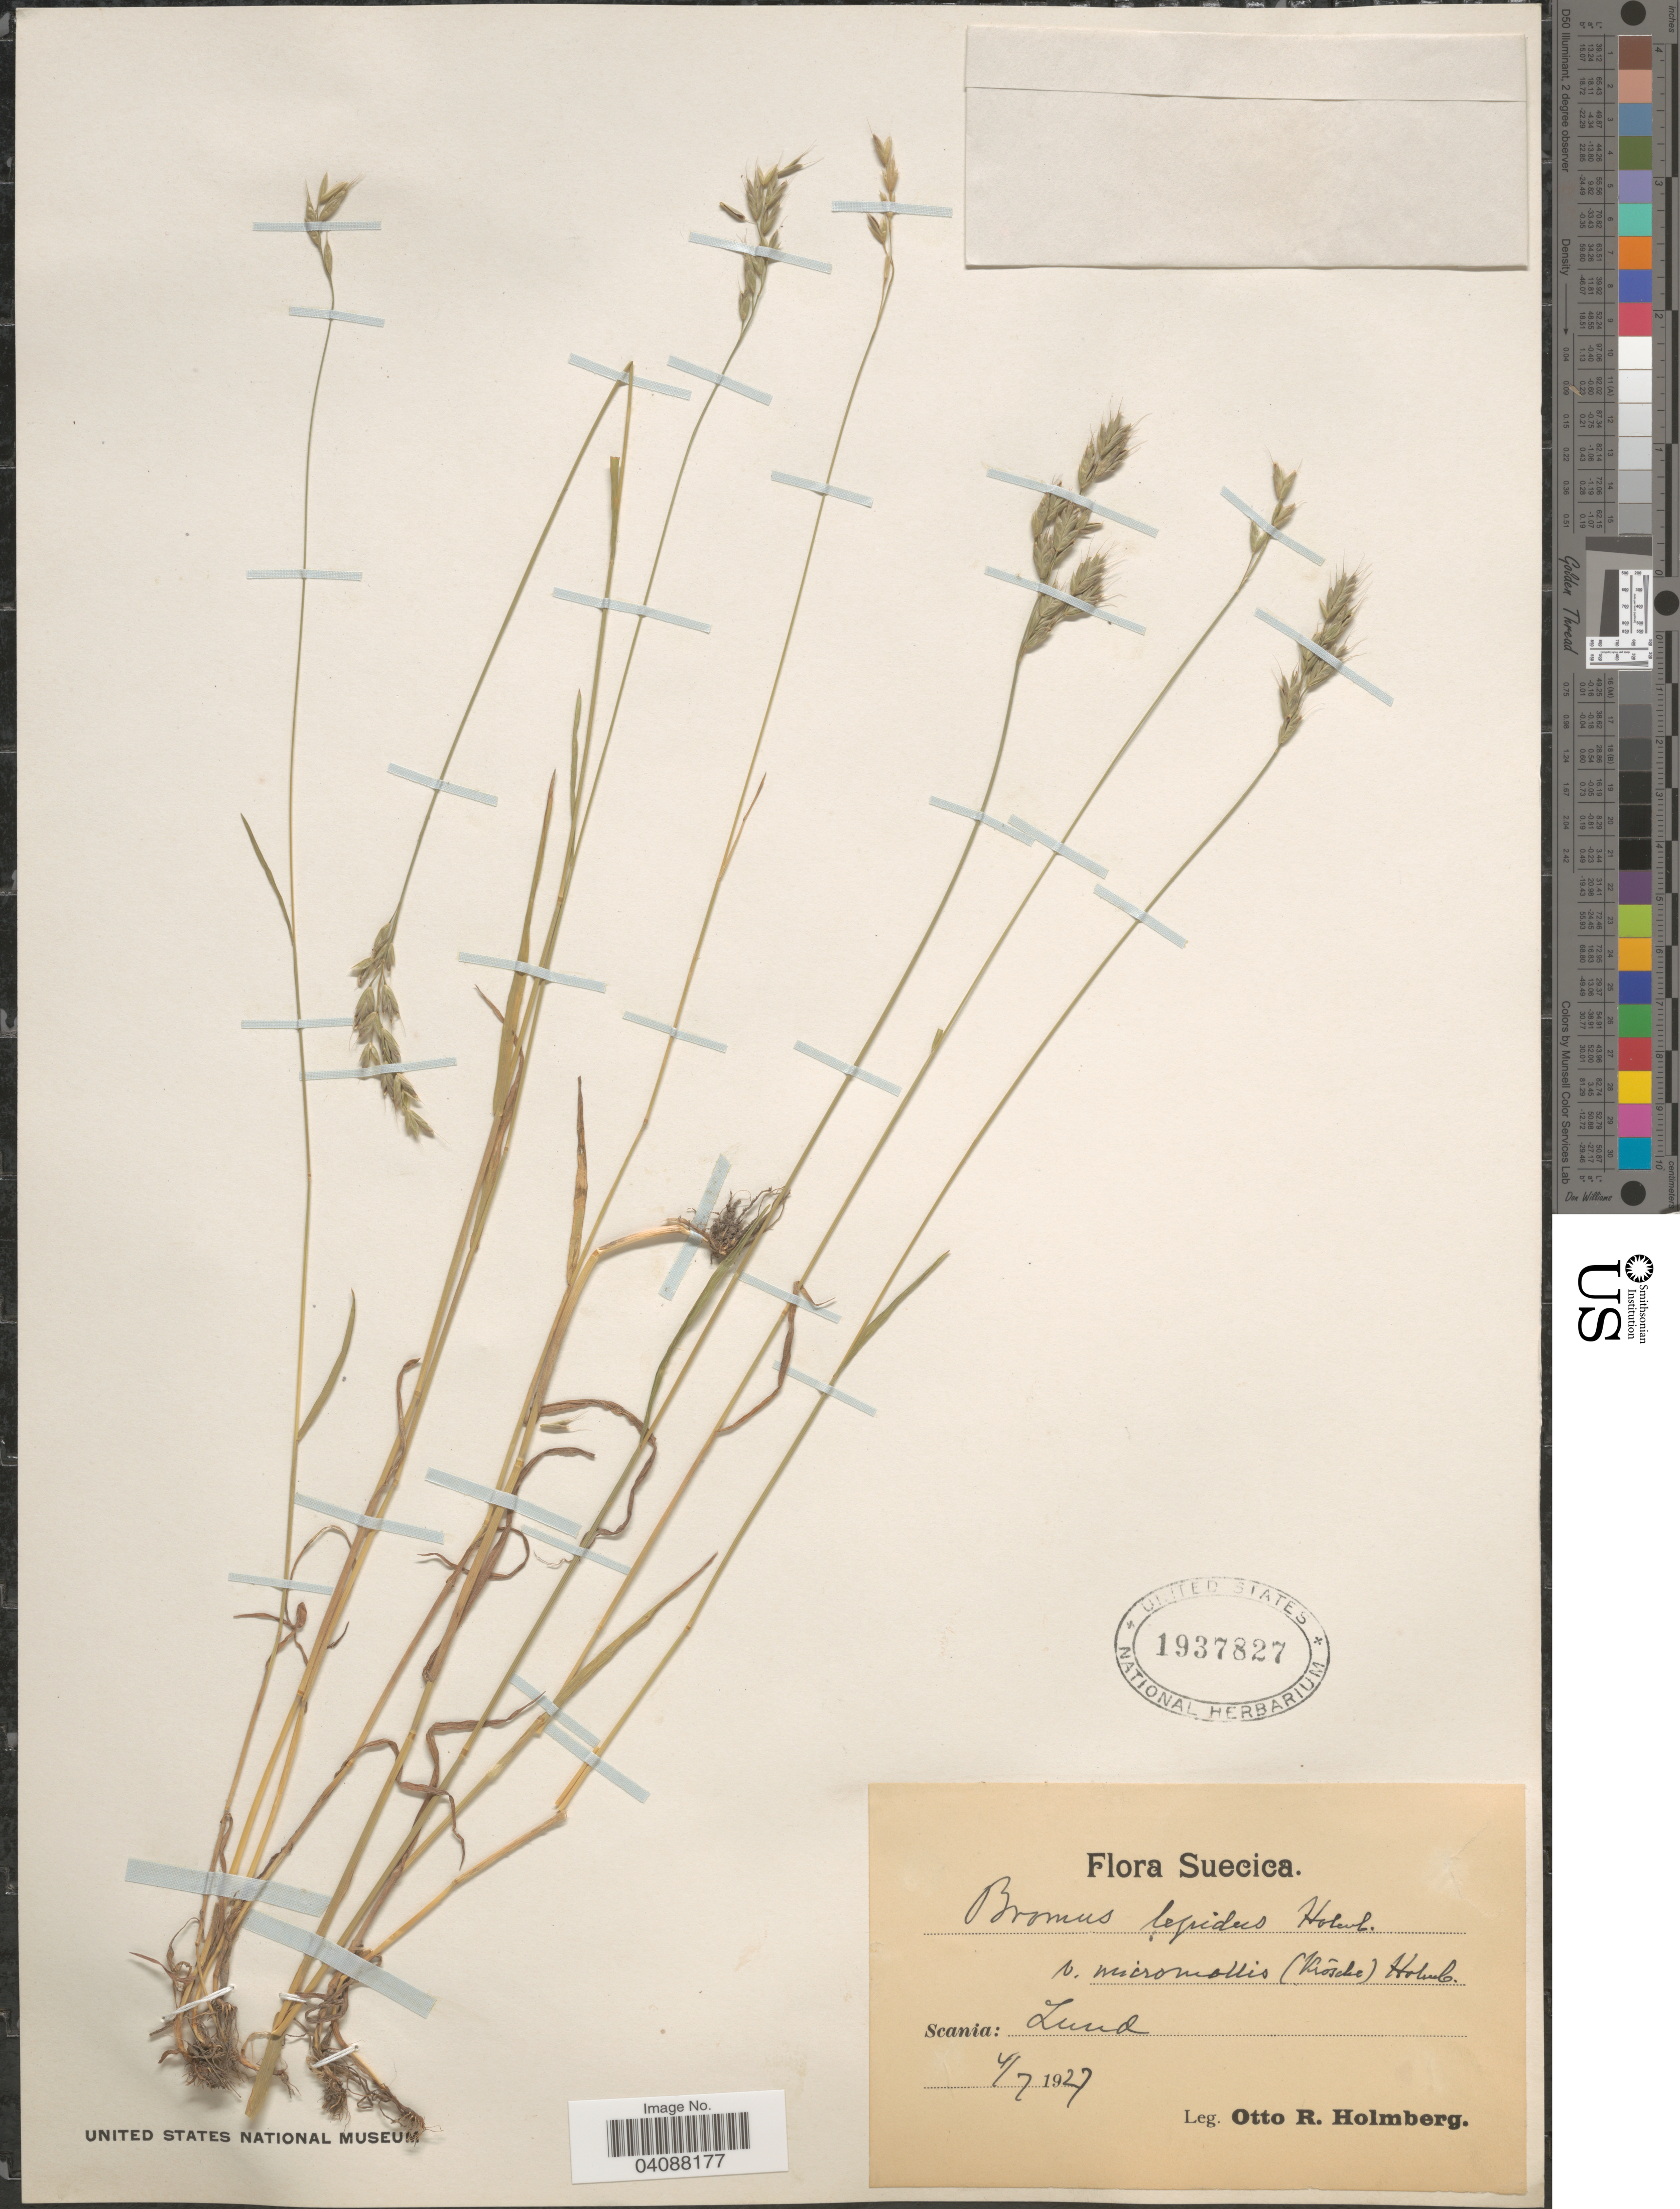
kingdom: Plantae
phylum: Tracheophyta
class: Liliopsida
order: Poales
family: Poaceae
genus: Bromus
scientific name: Bromus lepidus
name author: Holmberg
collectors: O. Holmberg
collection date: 1927-07-04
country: Sweden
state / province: Skåne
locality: Suecica. Scania: Lund.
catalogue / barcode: US 1937827